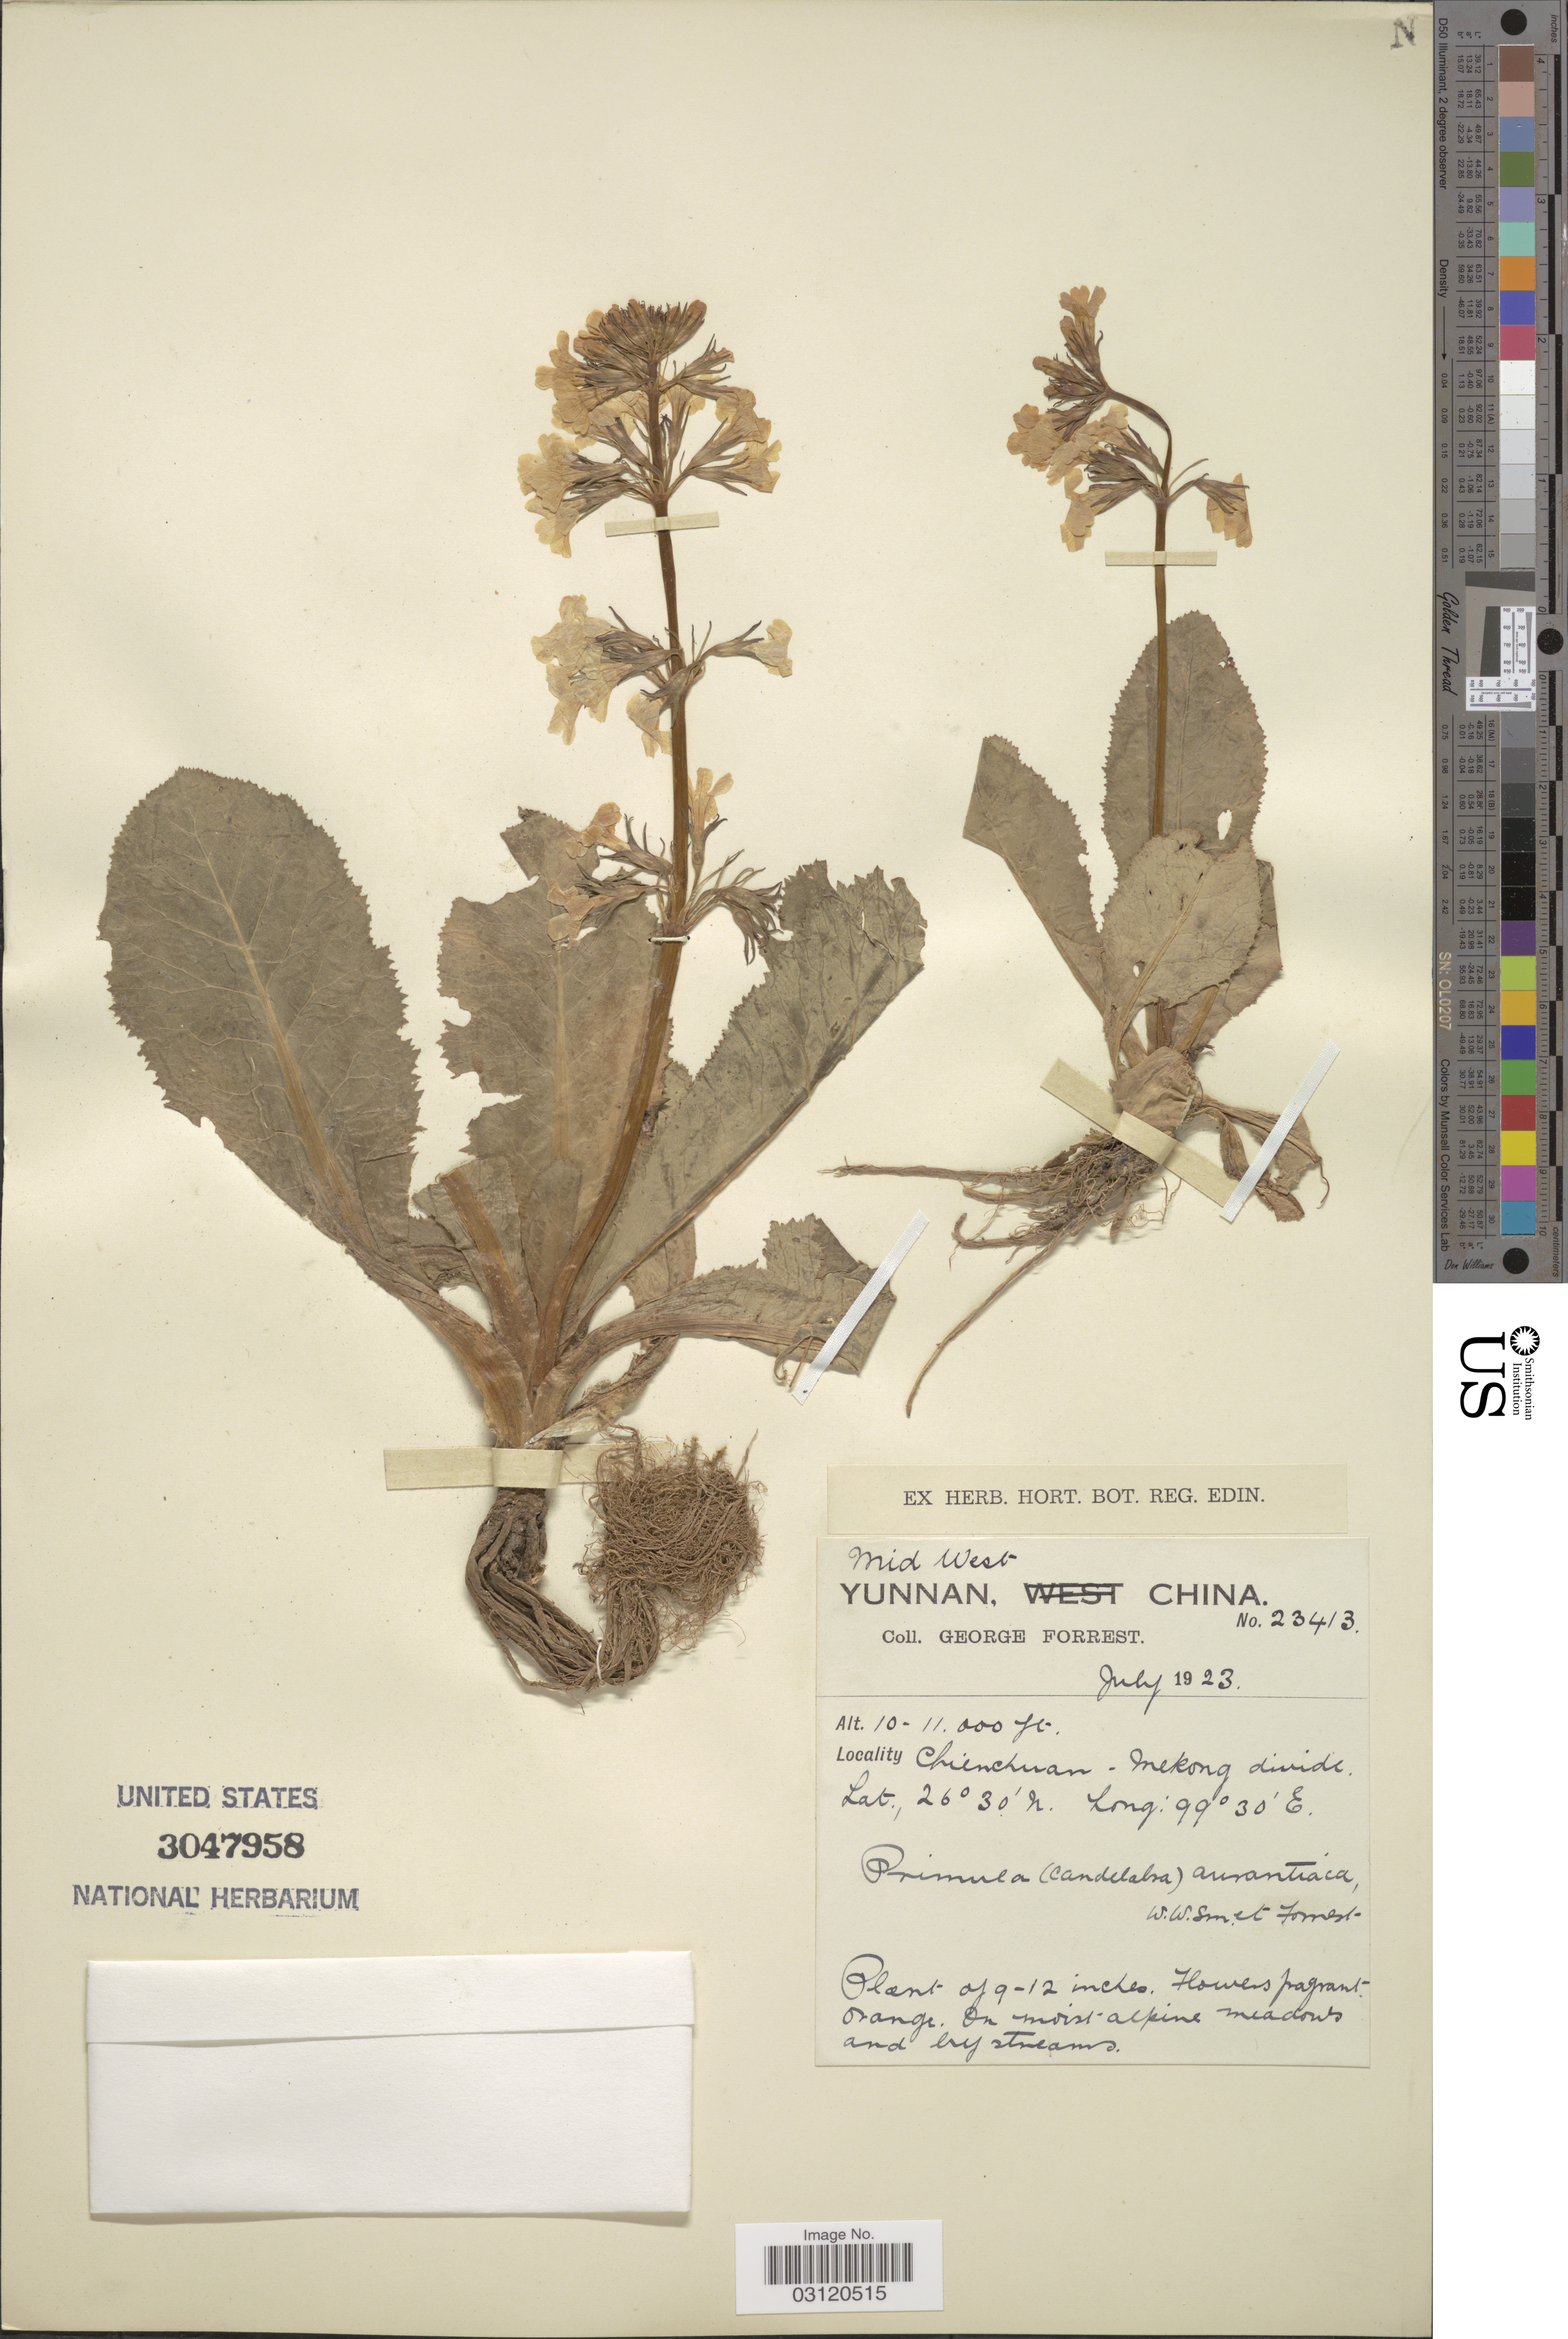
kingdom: Plantae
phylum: Tracheophyta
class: Magnoliopsida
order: Ericales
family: Primulaceae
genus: Primula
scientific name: Primula aurantiaca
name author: W.W. Sm. & Forrest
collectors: G. Forrest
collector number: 23413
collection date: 1923-07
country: China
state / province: Yunnan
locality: Mid West Yunnan. Chienchuan-Mekong divide.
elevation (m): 3048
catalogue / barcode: US 3047958